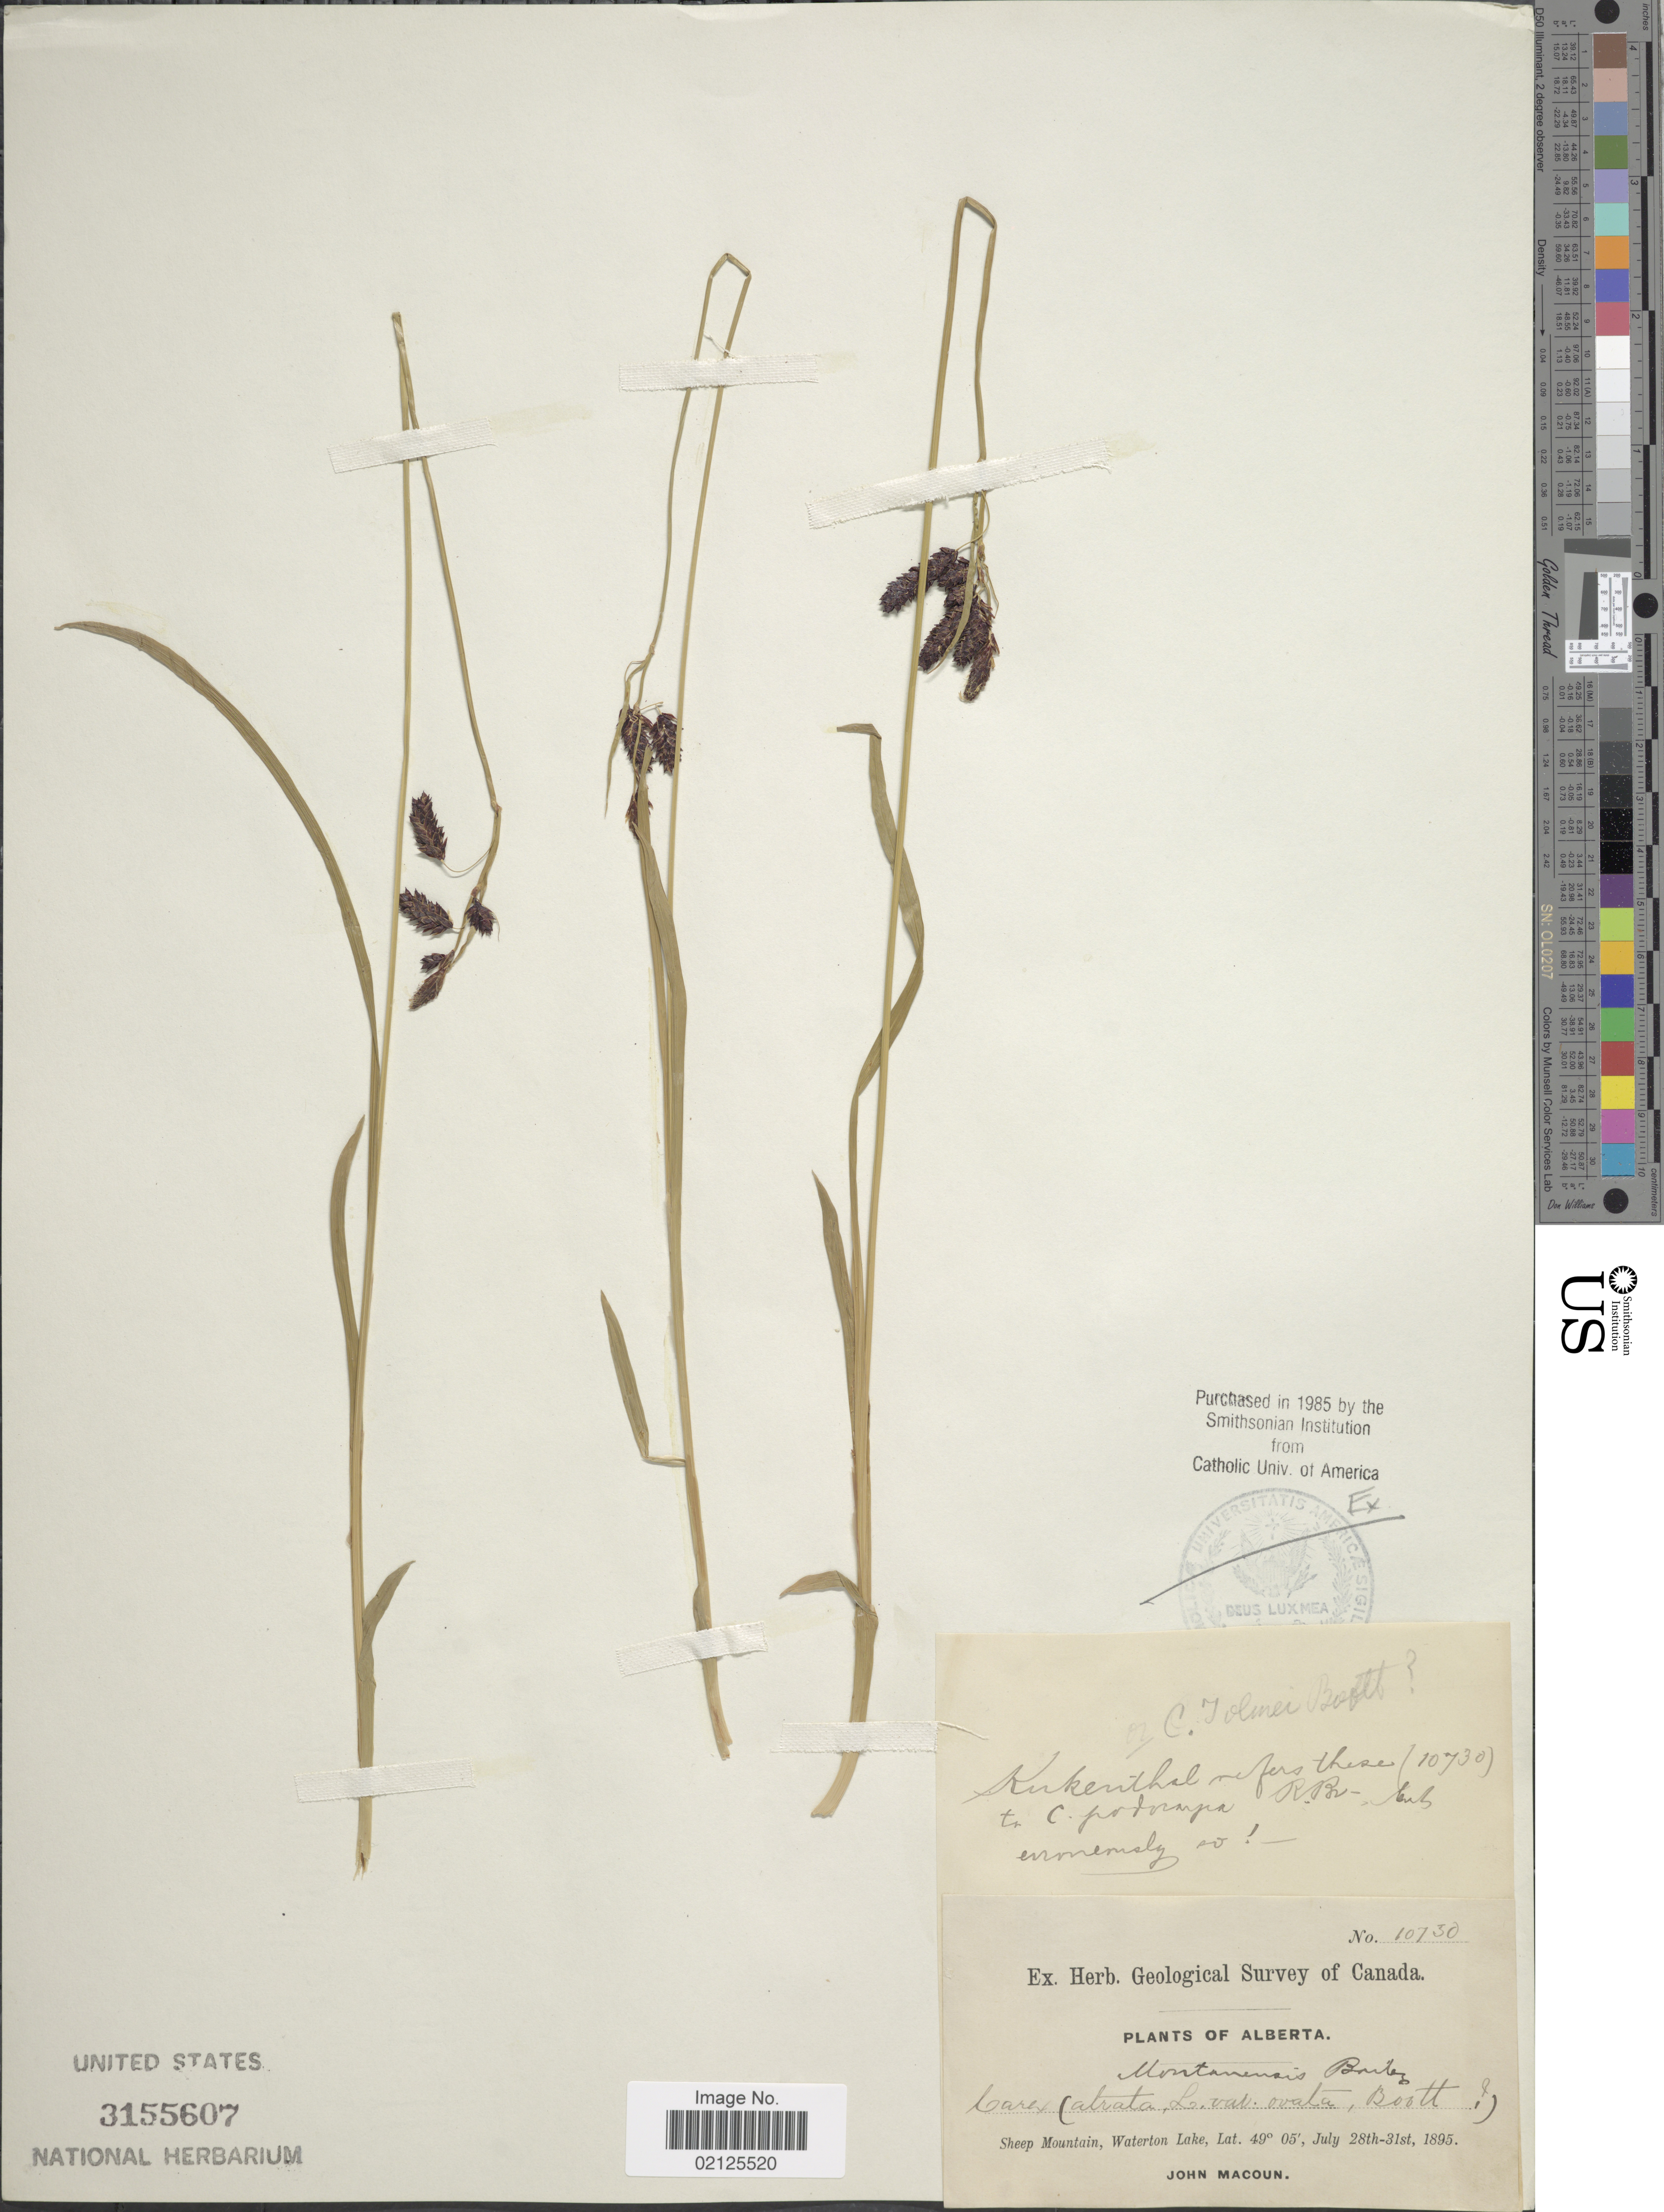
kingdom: Plantae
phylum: Tracheophyta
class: Liliopsida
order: Poales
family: Cyperaceae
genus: Carex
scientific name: Carex podocarpa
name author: R. Br.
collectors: J. Macoun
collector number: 10730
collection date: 1895-07-28/1895-07-31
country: Canada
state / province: Alberta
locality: Sheep Mountain, Waterton Lake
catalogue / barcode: US 3155607